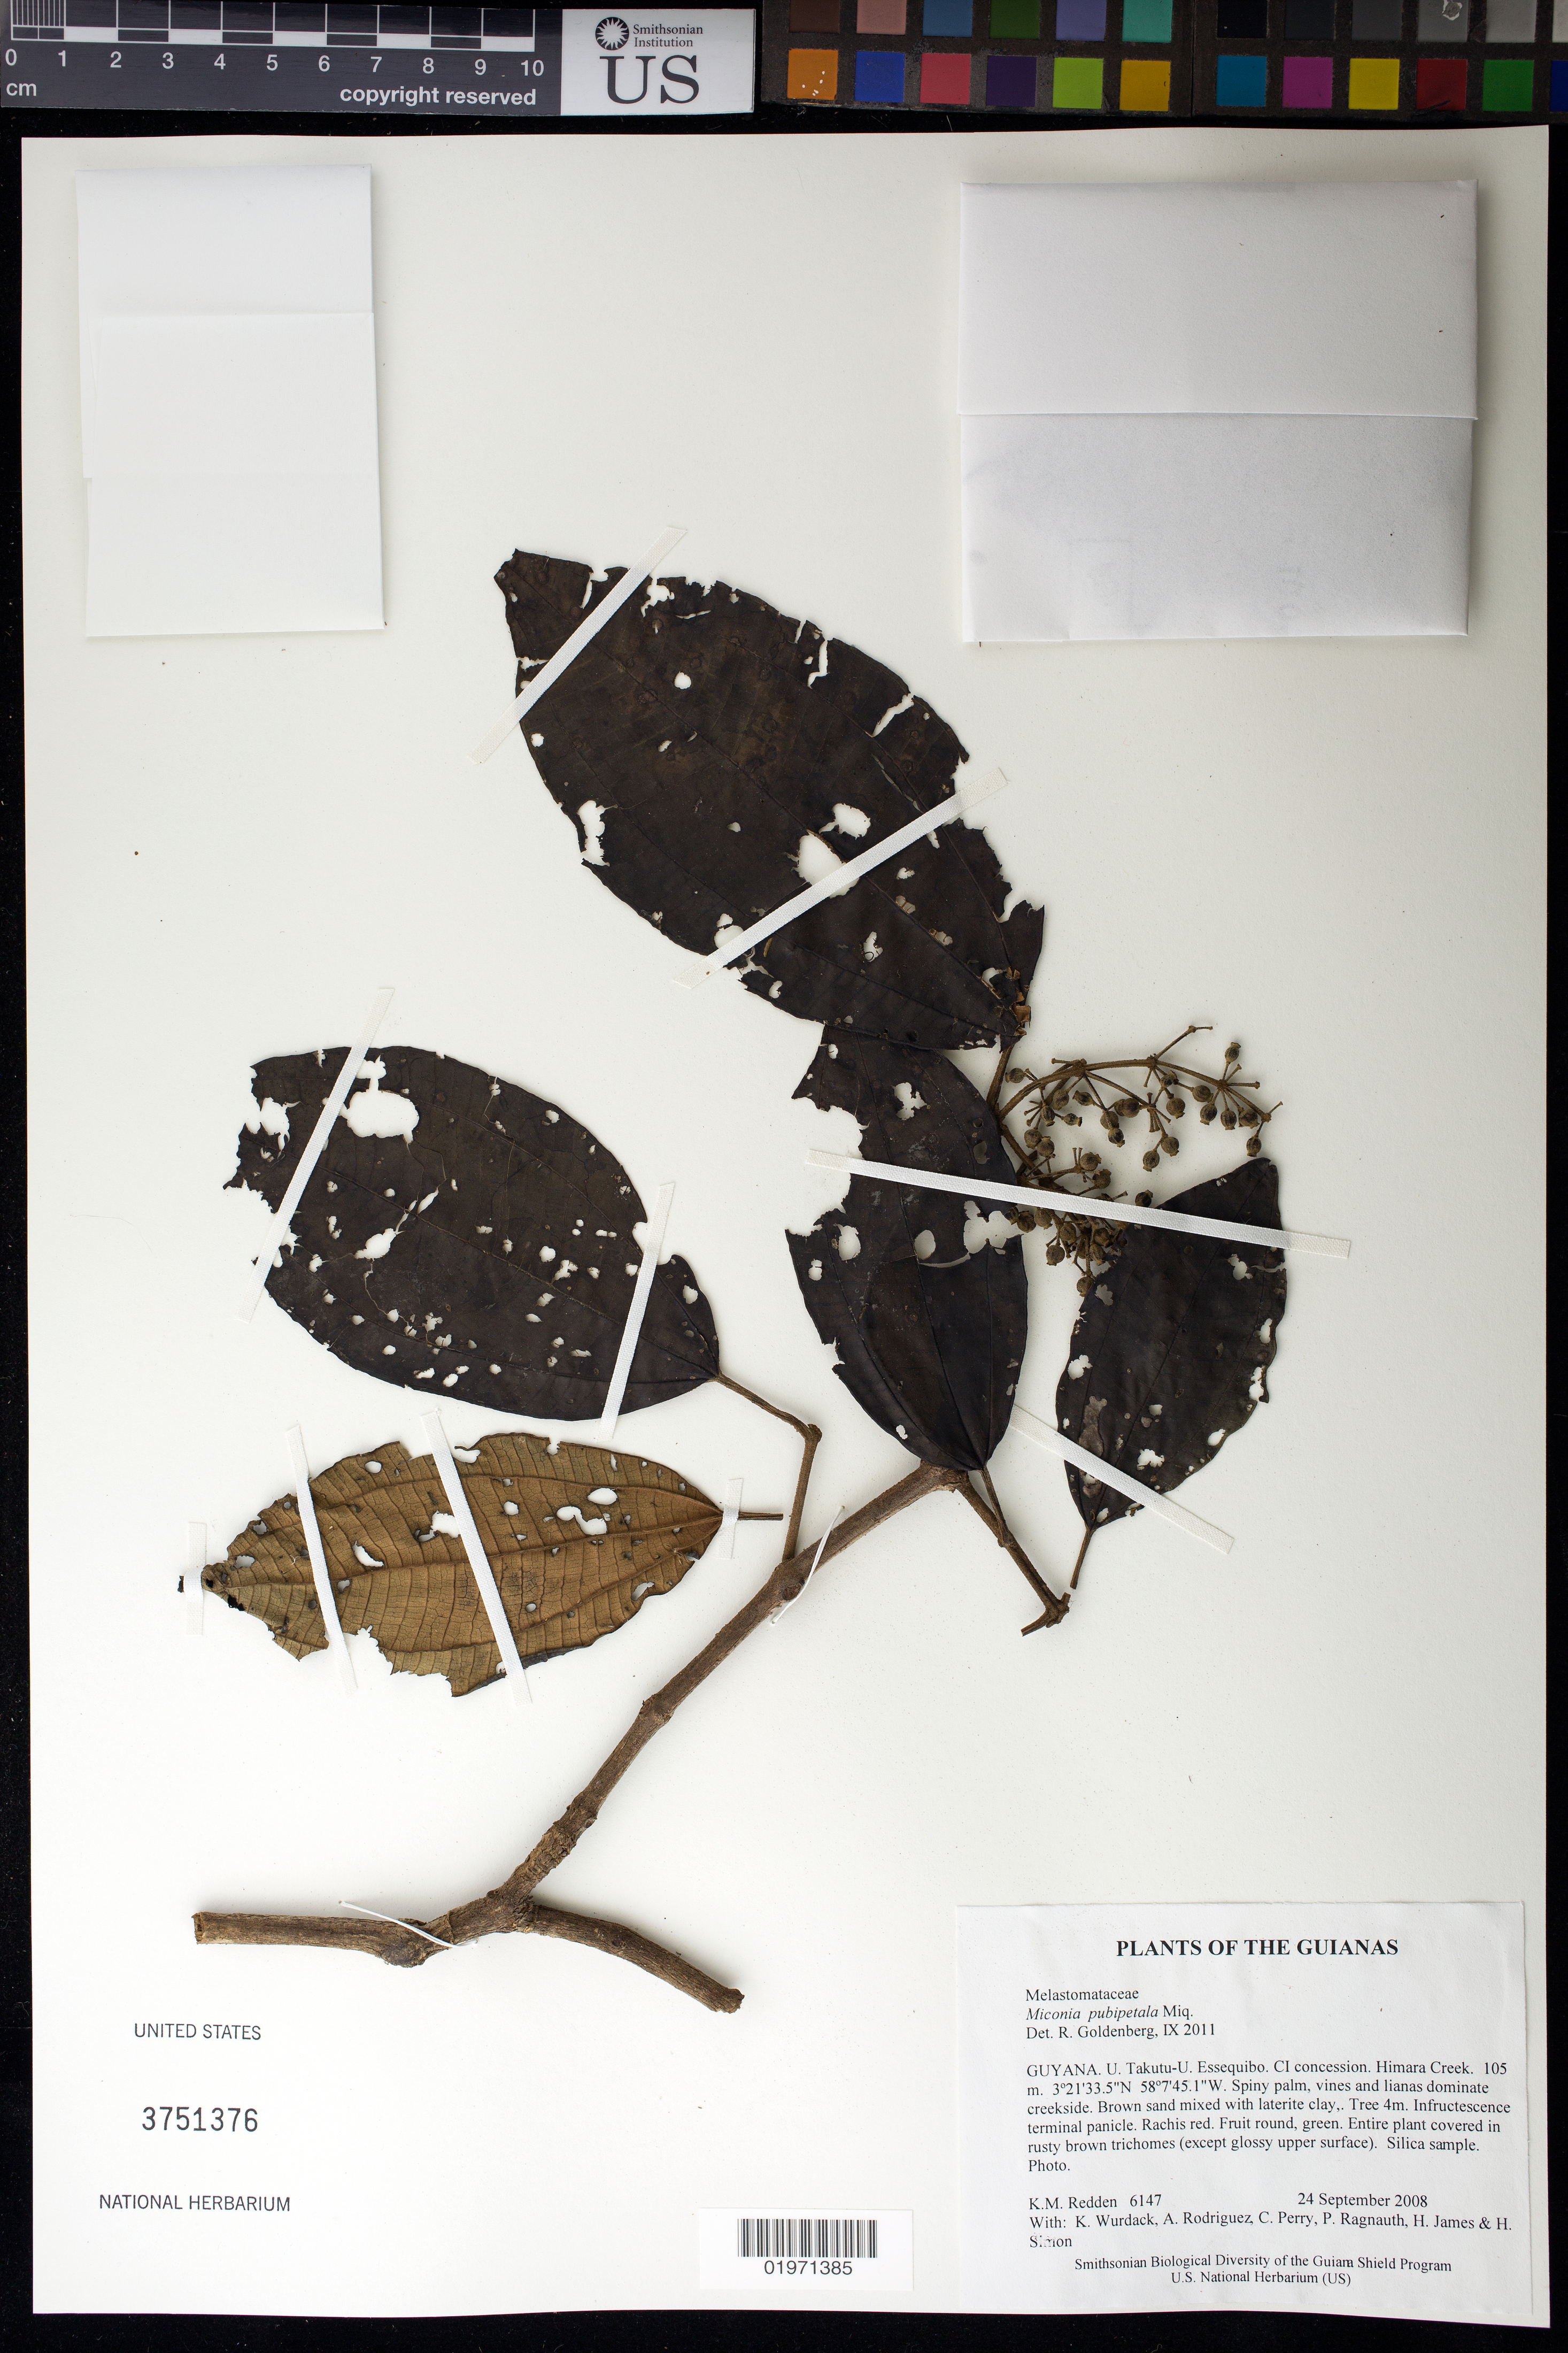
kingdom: Plantae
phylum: Tracheophyta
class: Magnoliopsida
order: Myrtales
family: Melastomataceae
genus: Miconia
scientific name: Miconia pubipetala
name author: Miq.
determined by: Goldenberg, R.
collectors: K. M. Redden, K. Wurdack, A. Rodriguez, C. Perry, P. Ragnauth, H. James & H. Simon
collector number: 6147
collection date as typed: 24 September 2008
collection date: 2008-09-24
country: Guyana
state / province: U. Takutu-U. Essequibo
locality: CI concession. Himara Creek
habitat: Spiny palm, vines and lianas dominate creekside. Brown sand mixed with laterite clay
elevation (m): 105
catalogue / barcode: US 3751376